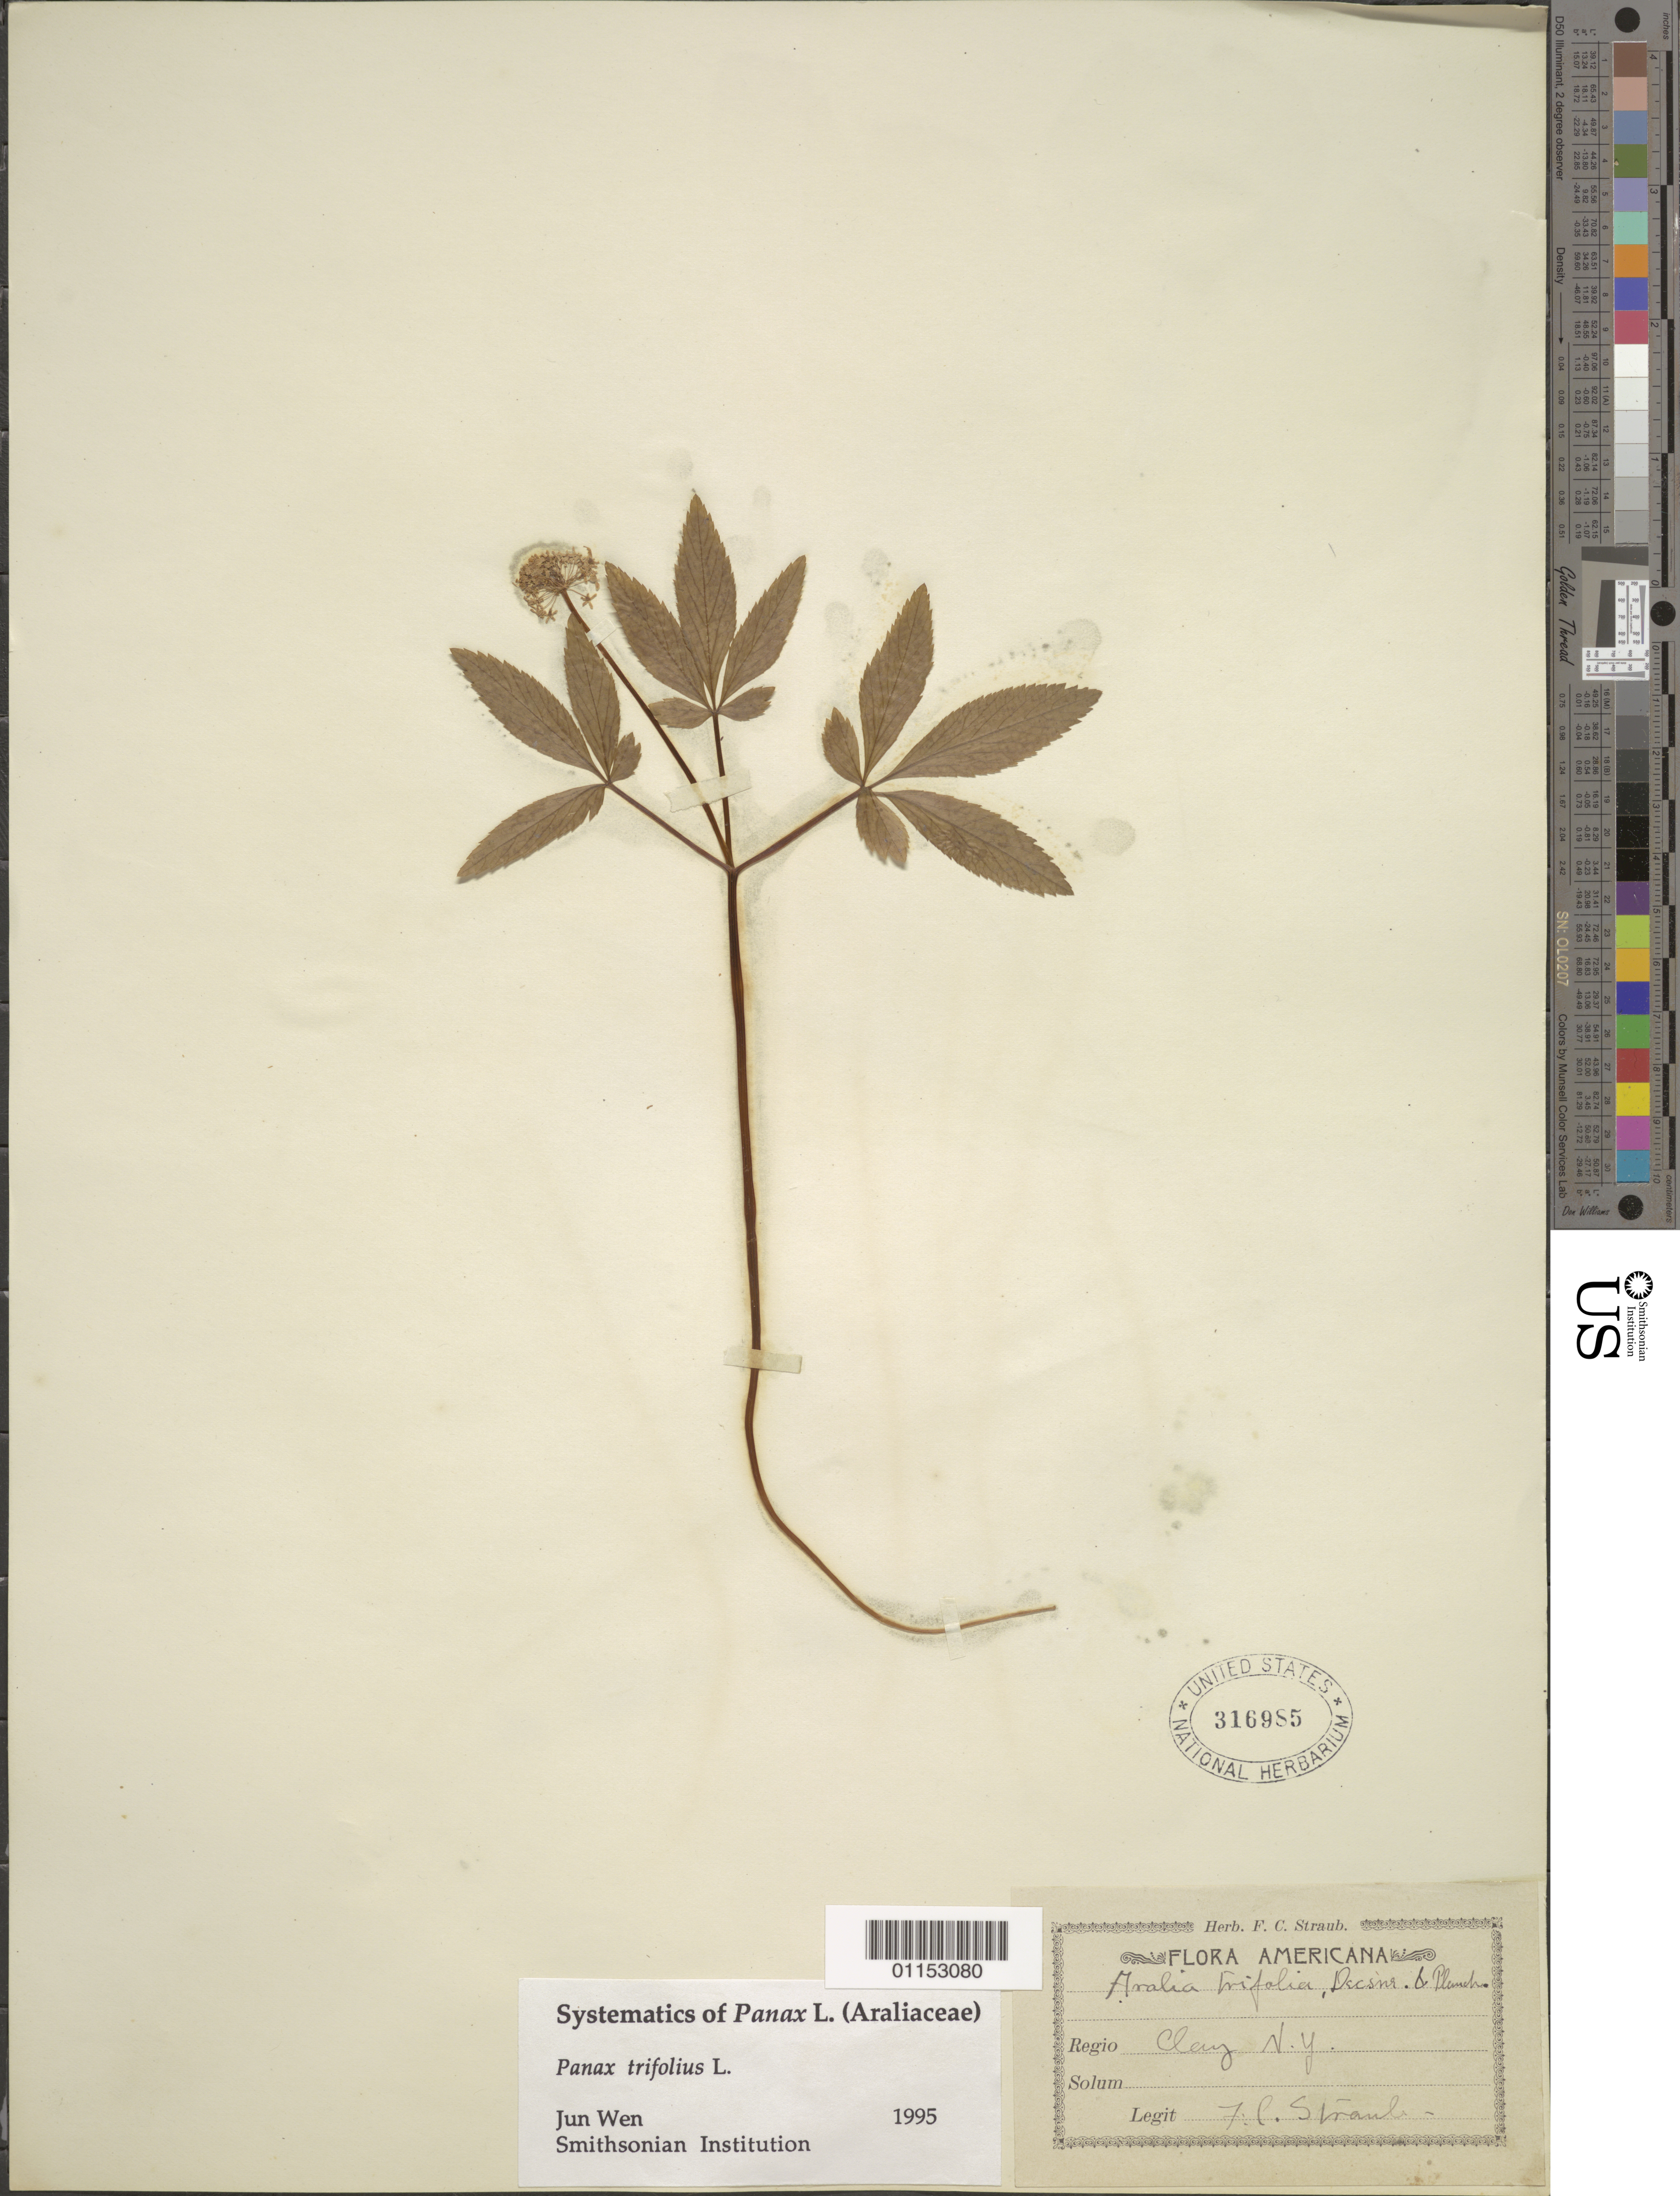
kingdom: Plantae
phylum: Tracheophyta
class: Magnoliopsida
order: Apiales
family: Araliaceae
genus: Panax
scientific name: Panax trifolius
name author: L.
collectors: F. Straub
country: United States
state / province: New York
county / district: Onondaga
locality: Clay.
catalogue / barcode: US 316985